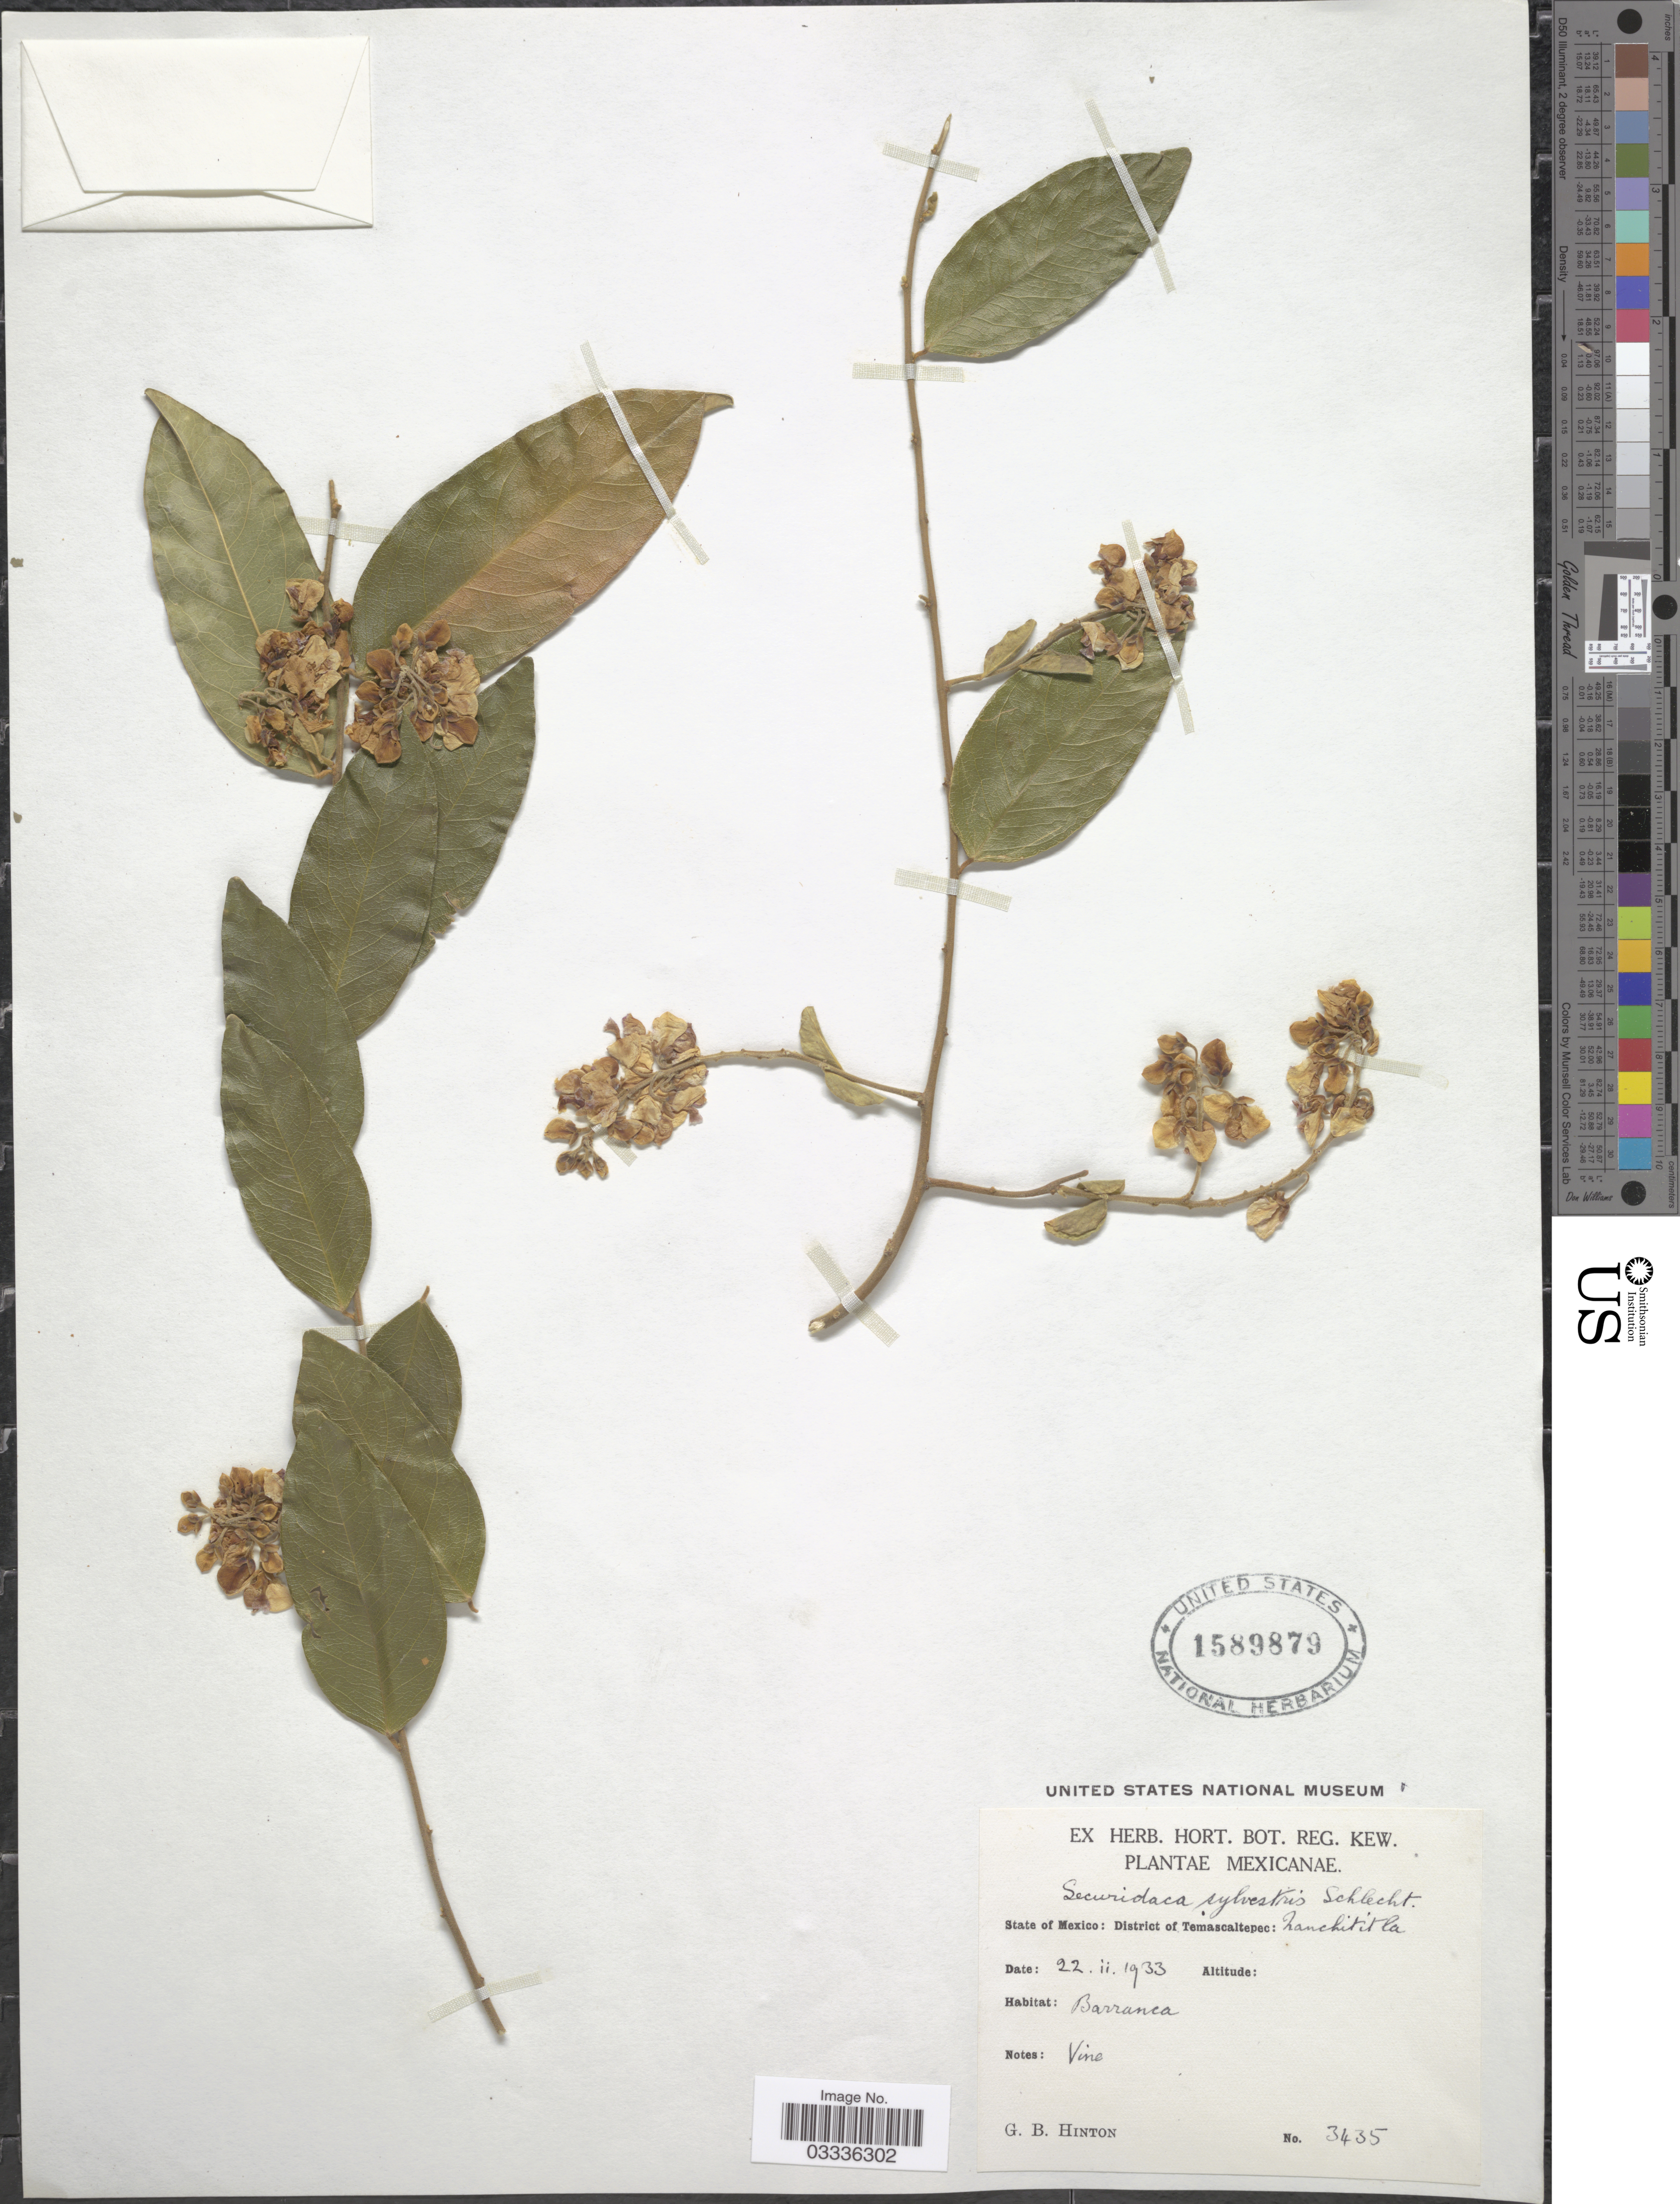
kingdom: Plantae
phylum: Tracheophyta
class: Magnoliopsida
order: Fabales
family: Polygalaceae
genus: Securidaca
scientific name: Securidaca sylvestris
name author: Schltdl.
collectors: G. B. Hinton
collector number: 3435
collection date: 1933-02-22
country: Mexico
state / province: México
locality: District of Temascaltepec: Zanchititla.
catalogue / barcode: US 1589879